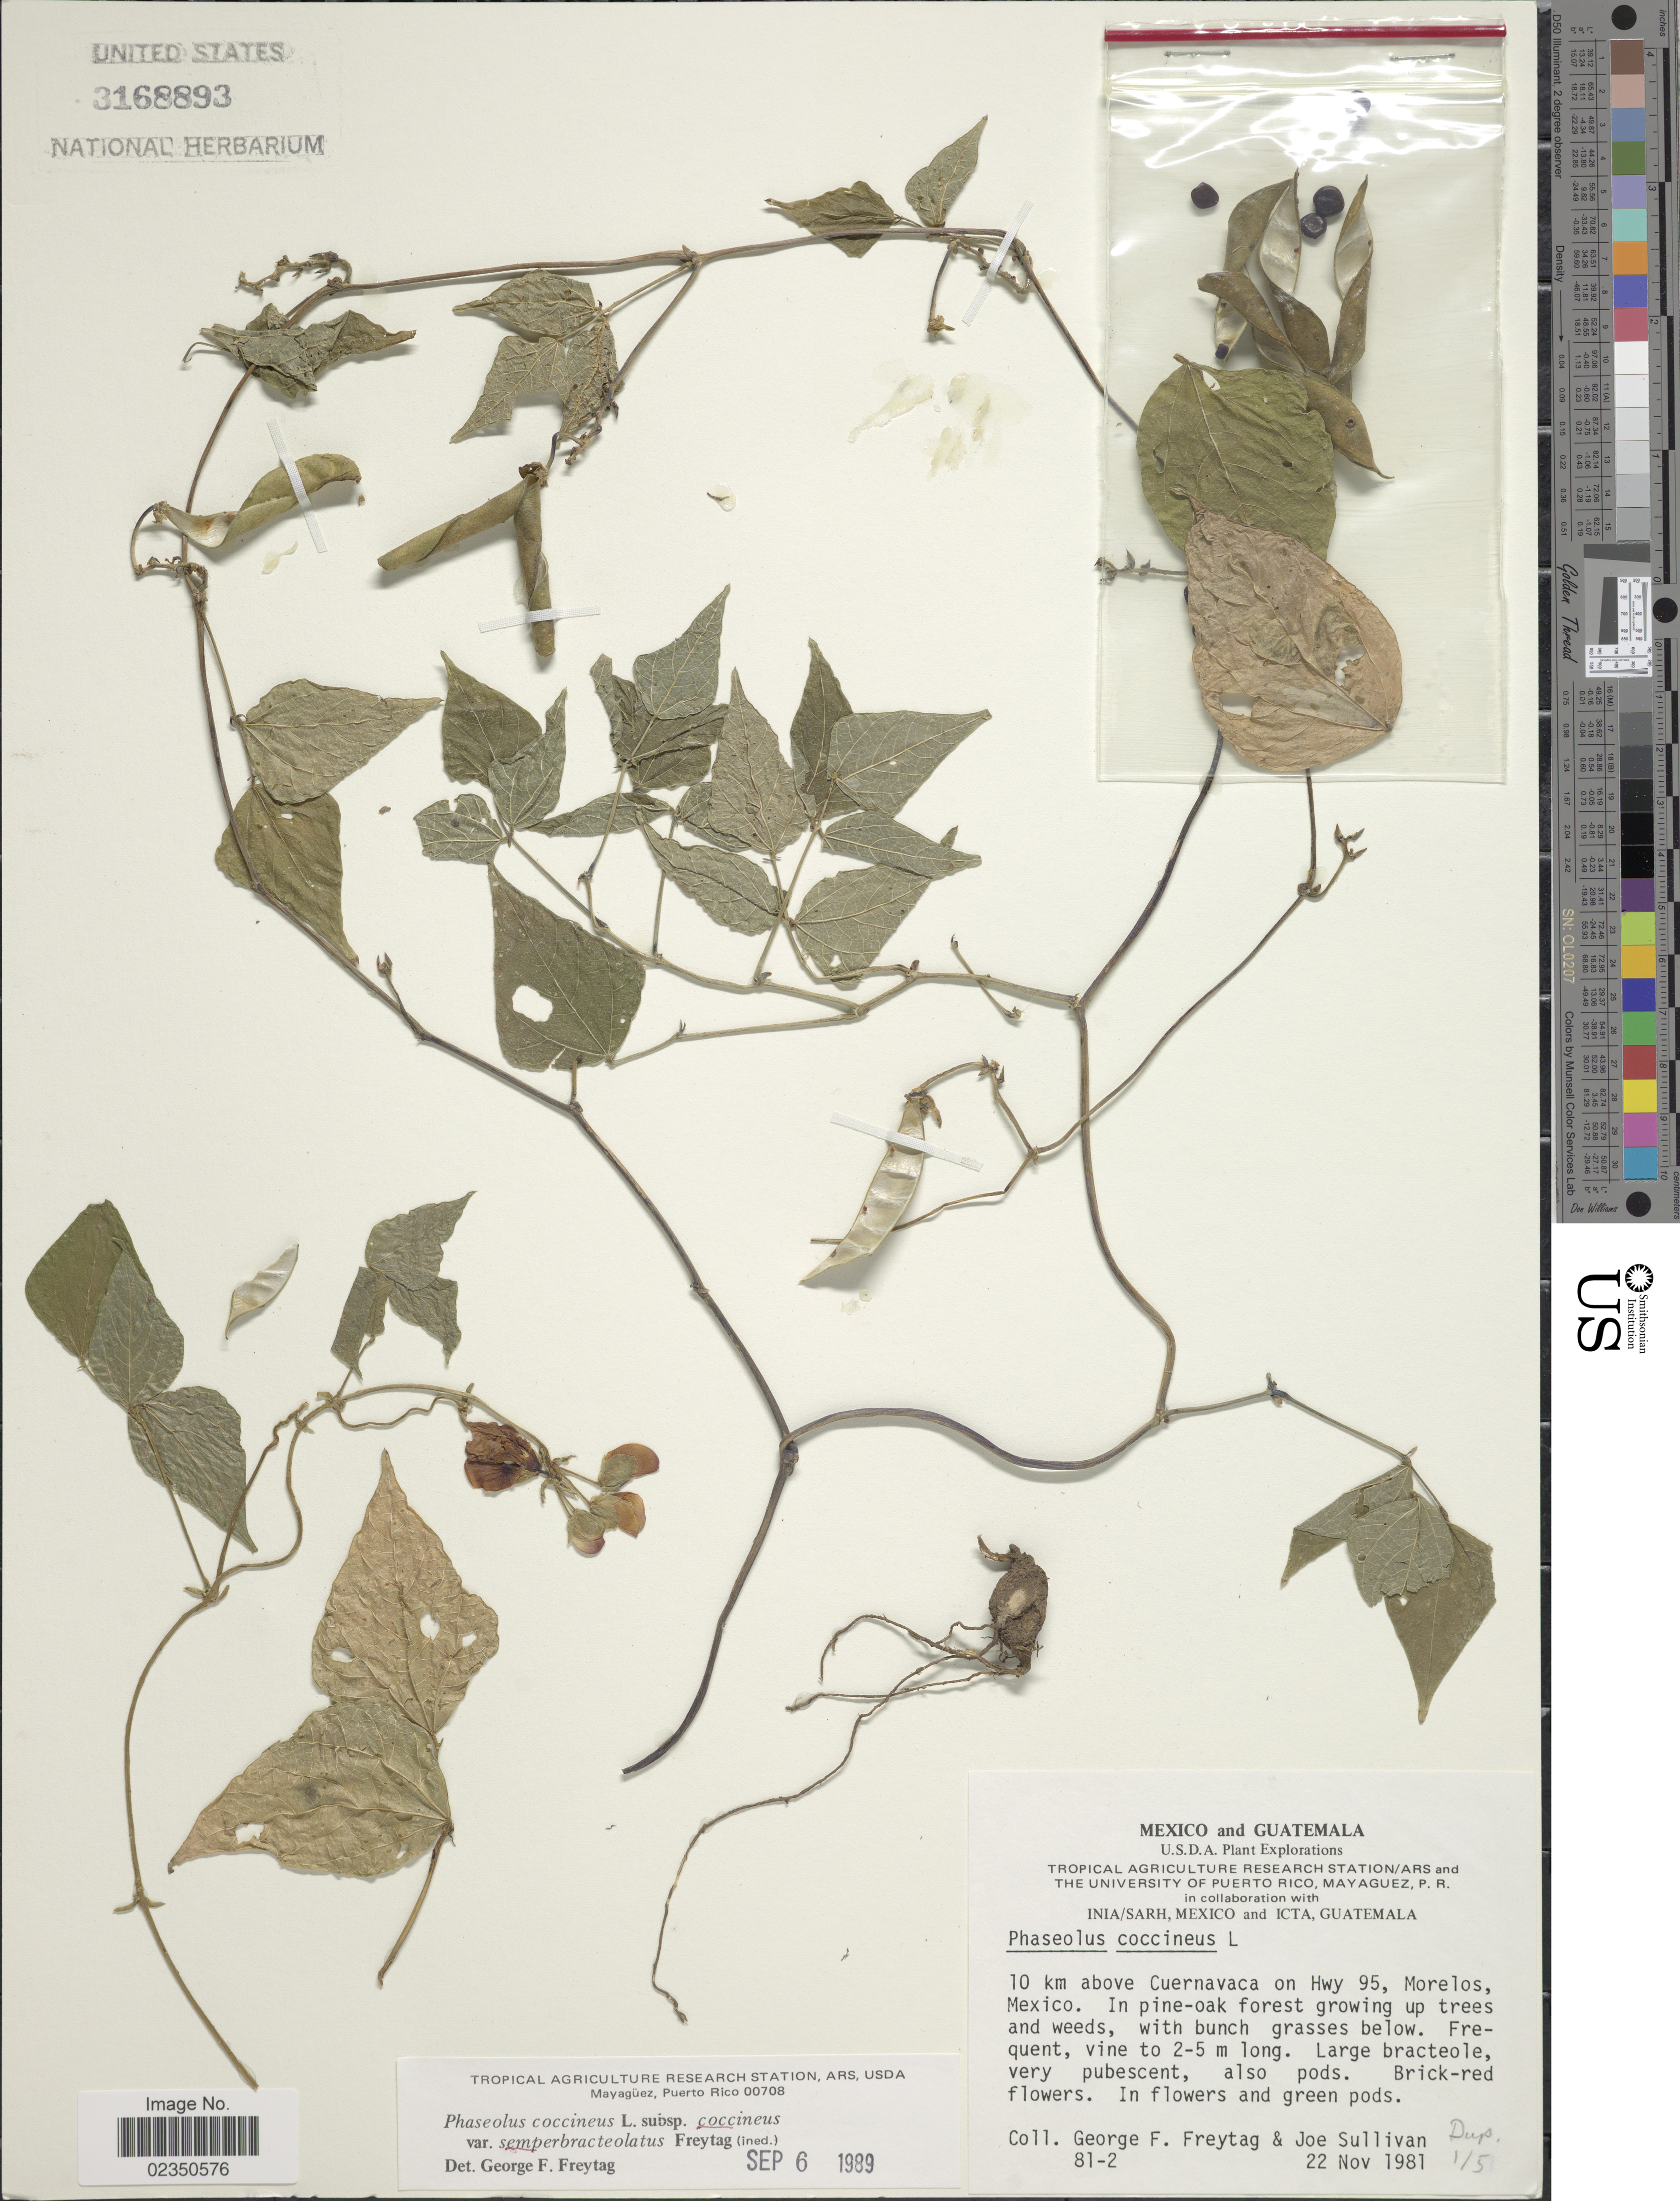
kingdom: Plantae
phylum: Tracheophyta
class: Magnoliopsida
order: Fabales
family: Fabaceae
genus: Phaseolus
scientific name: Phaseolus coccineus var. semperbracteolatus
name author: Freytag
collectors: G. F. Freytag & J. Sullivan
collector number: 81-2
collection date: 1981-11-22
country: Mexico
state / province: Morelos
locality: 10 km above Cuernavaca on Hwy 95.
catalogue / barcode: US 3168893